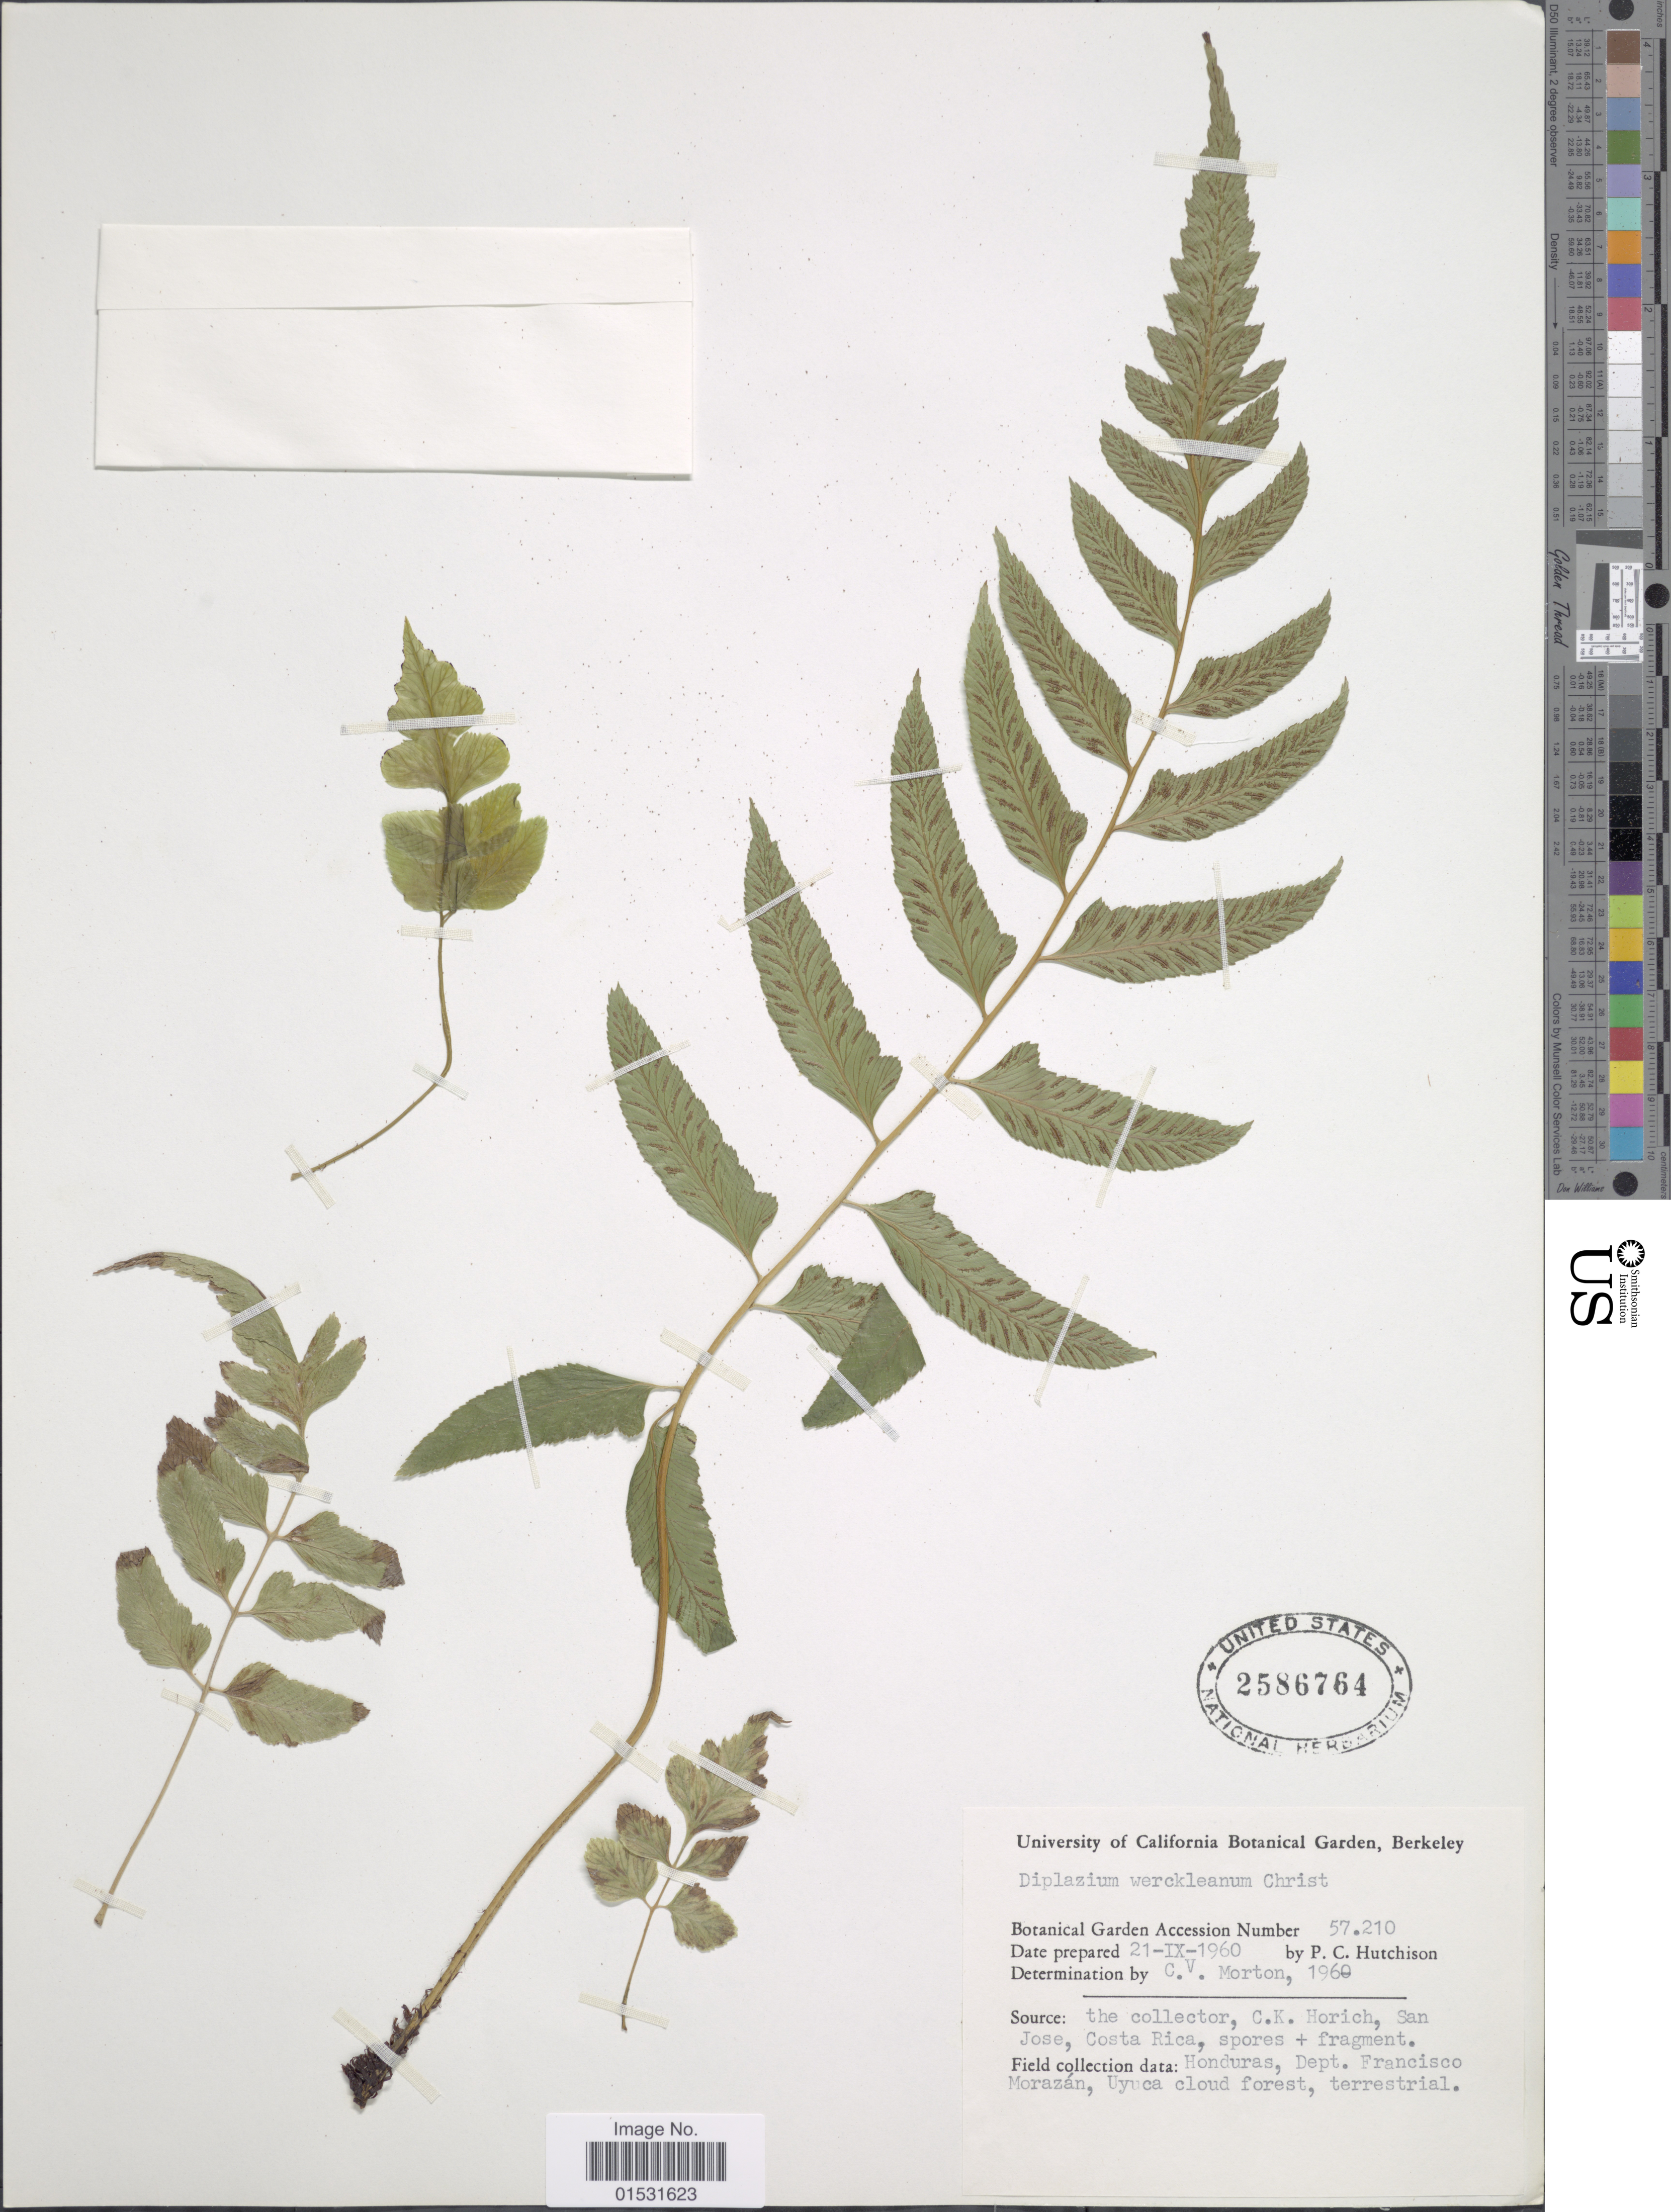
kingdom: Plantae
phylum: Tracheophyta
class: Polypodiopsida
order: Polypodiales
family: Athyriaceae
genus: Diplazium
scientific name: Diplazium werckleanum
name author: Christ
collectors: P. C. Hutchison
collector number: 57.210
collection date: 1960-09-21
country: United States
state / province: California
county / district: Alameda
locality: University of California Botanical Garden, Berkeley.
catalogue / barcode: US 2586764